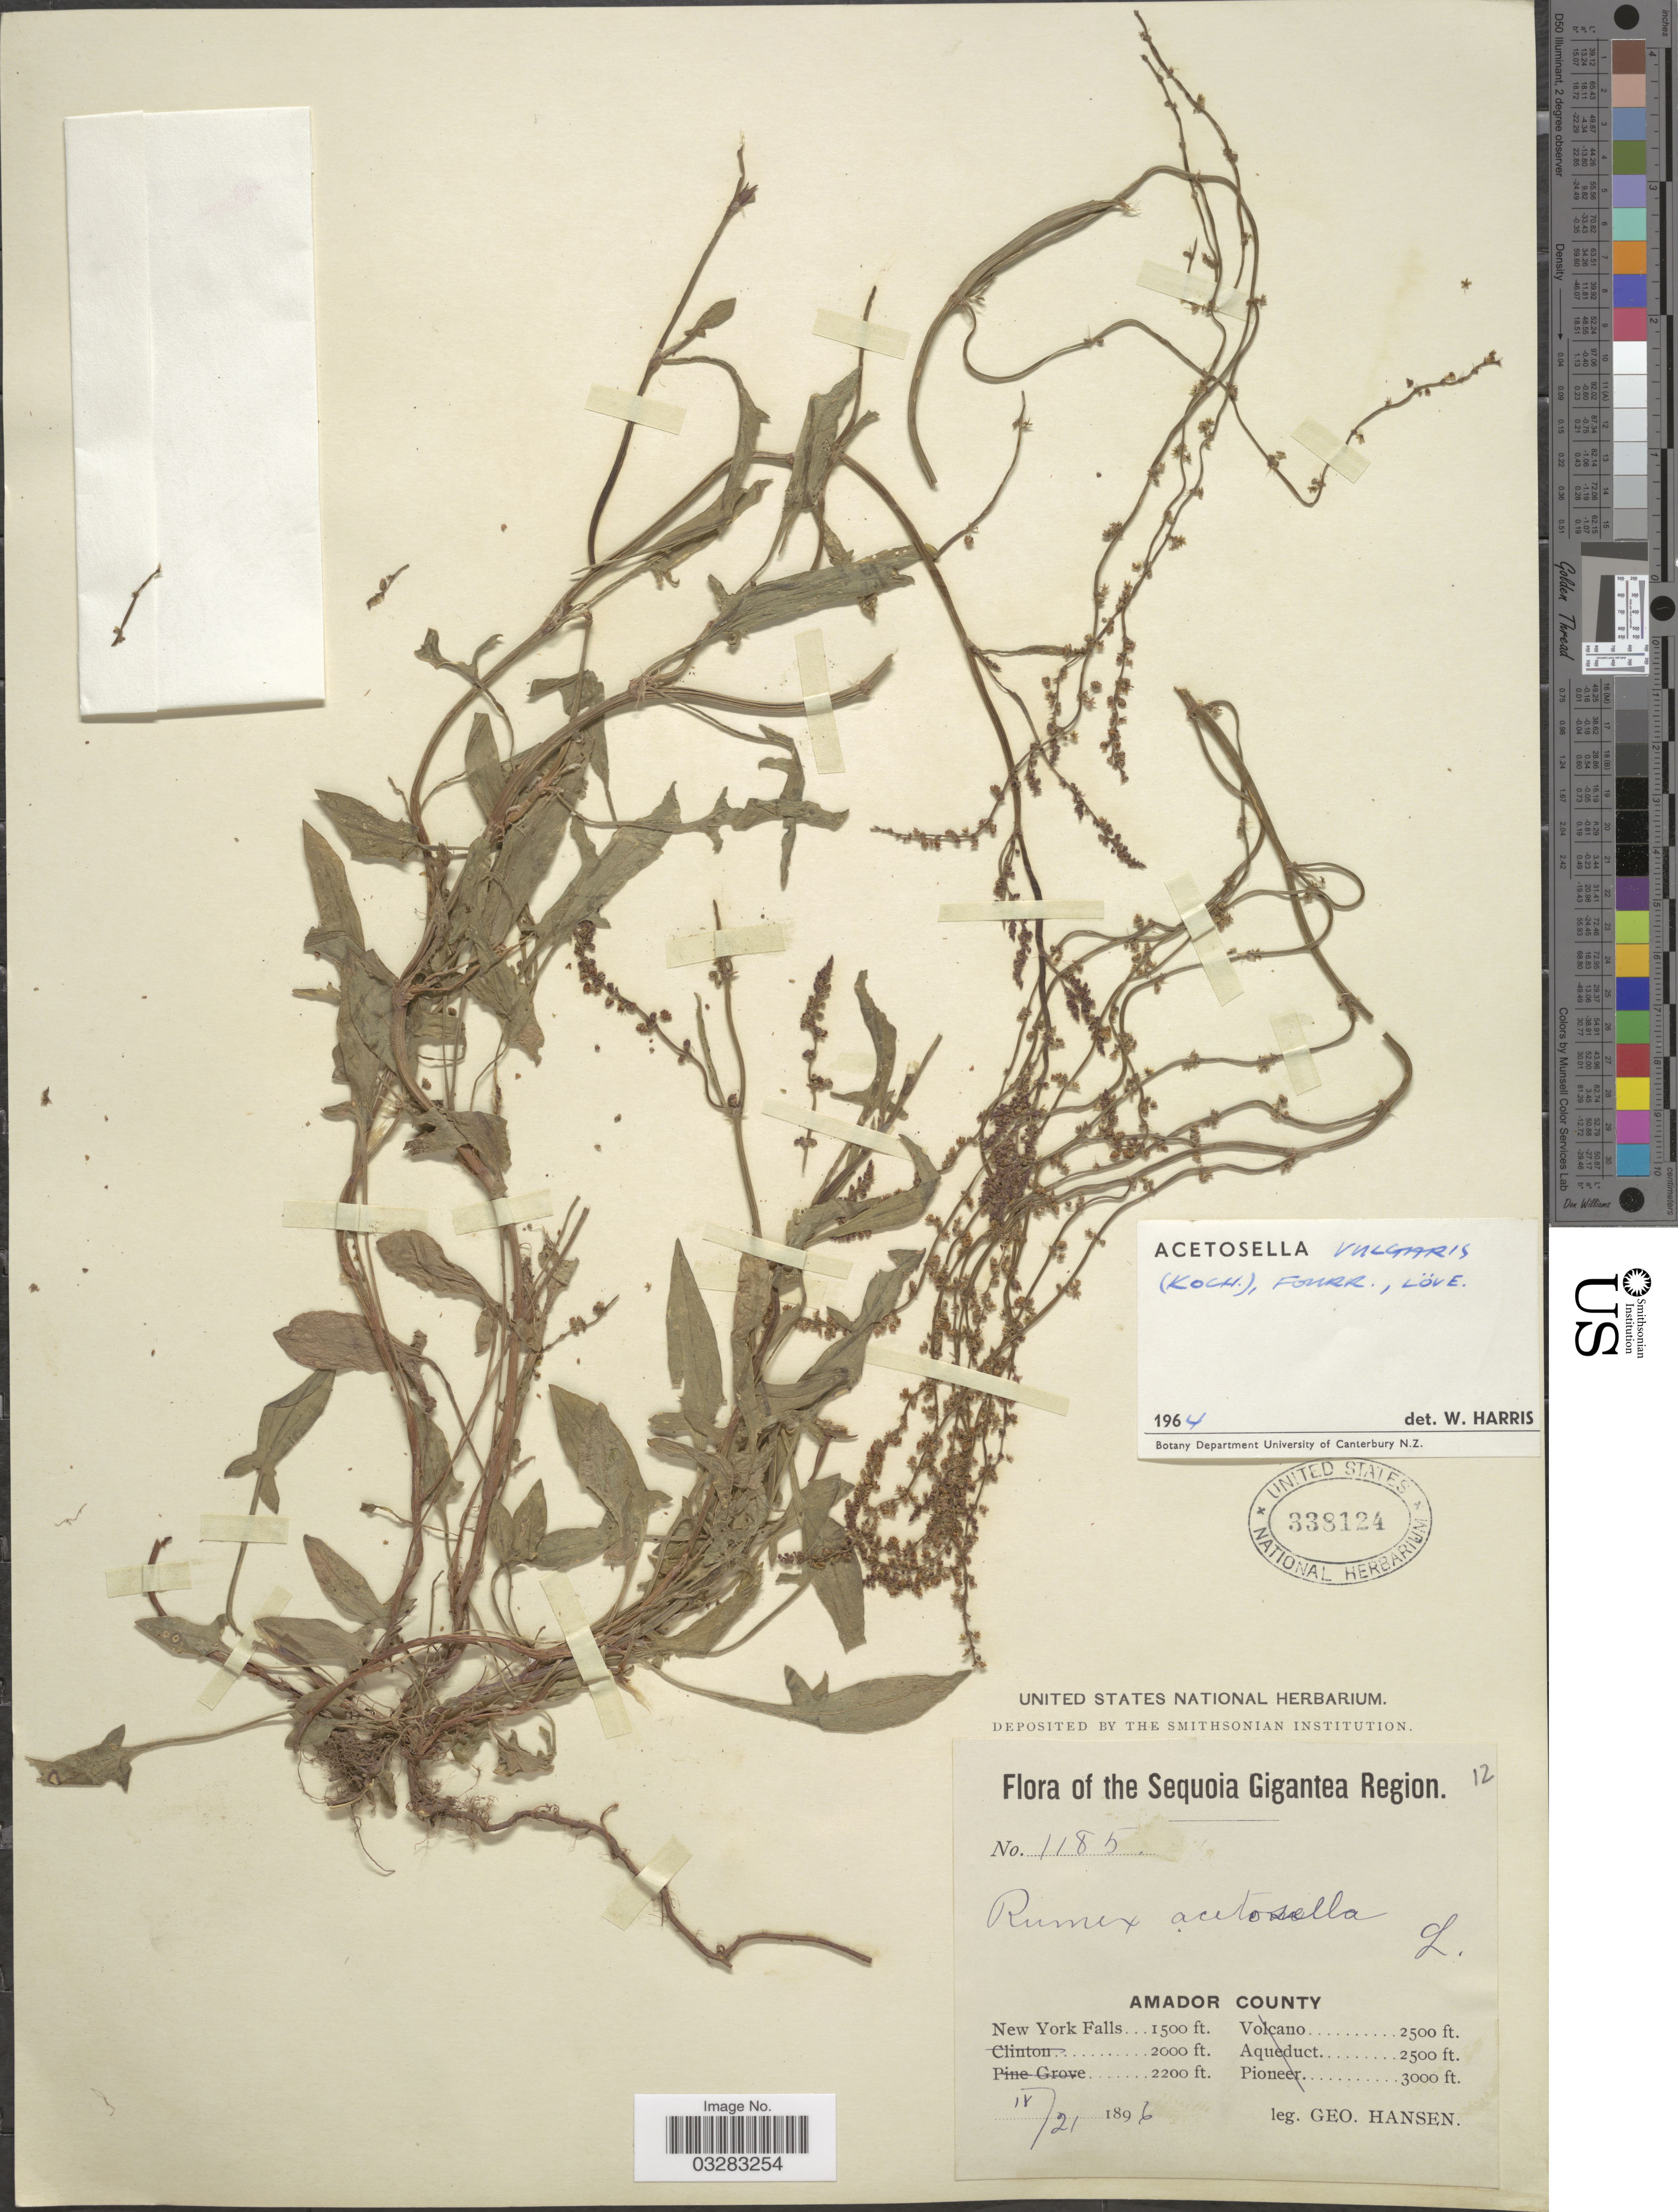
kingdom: Plantae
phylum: Tracheophyta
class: Magnoliopsida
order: Caryophyllales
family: Polygonaceae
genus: Rumex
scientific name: Rumex acetosella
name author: L.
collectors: G. Hansen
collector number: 1185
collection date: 1896-04-21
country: United States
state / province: California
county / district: Amador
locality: The Sequoia Gigantea Region. Amador County. New York Falls.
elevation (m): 457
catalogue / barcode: US 338124